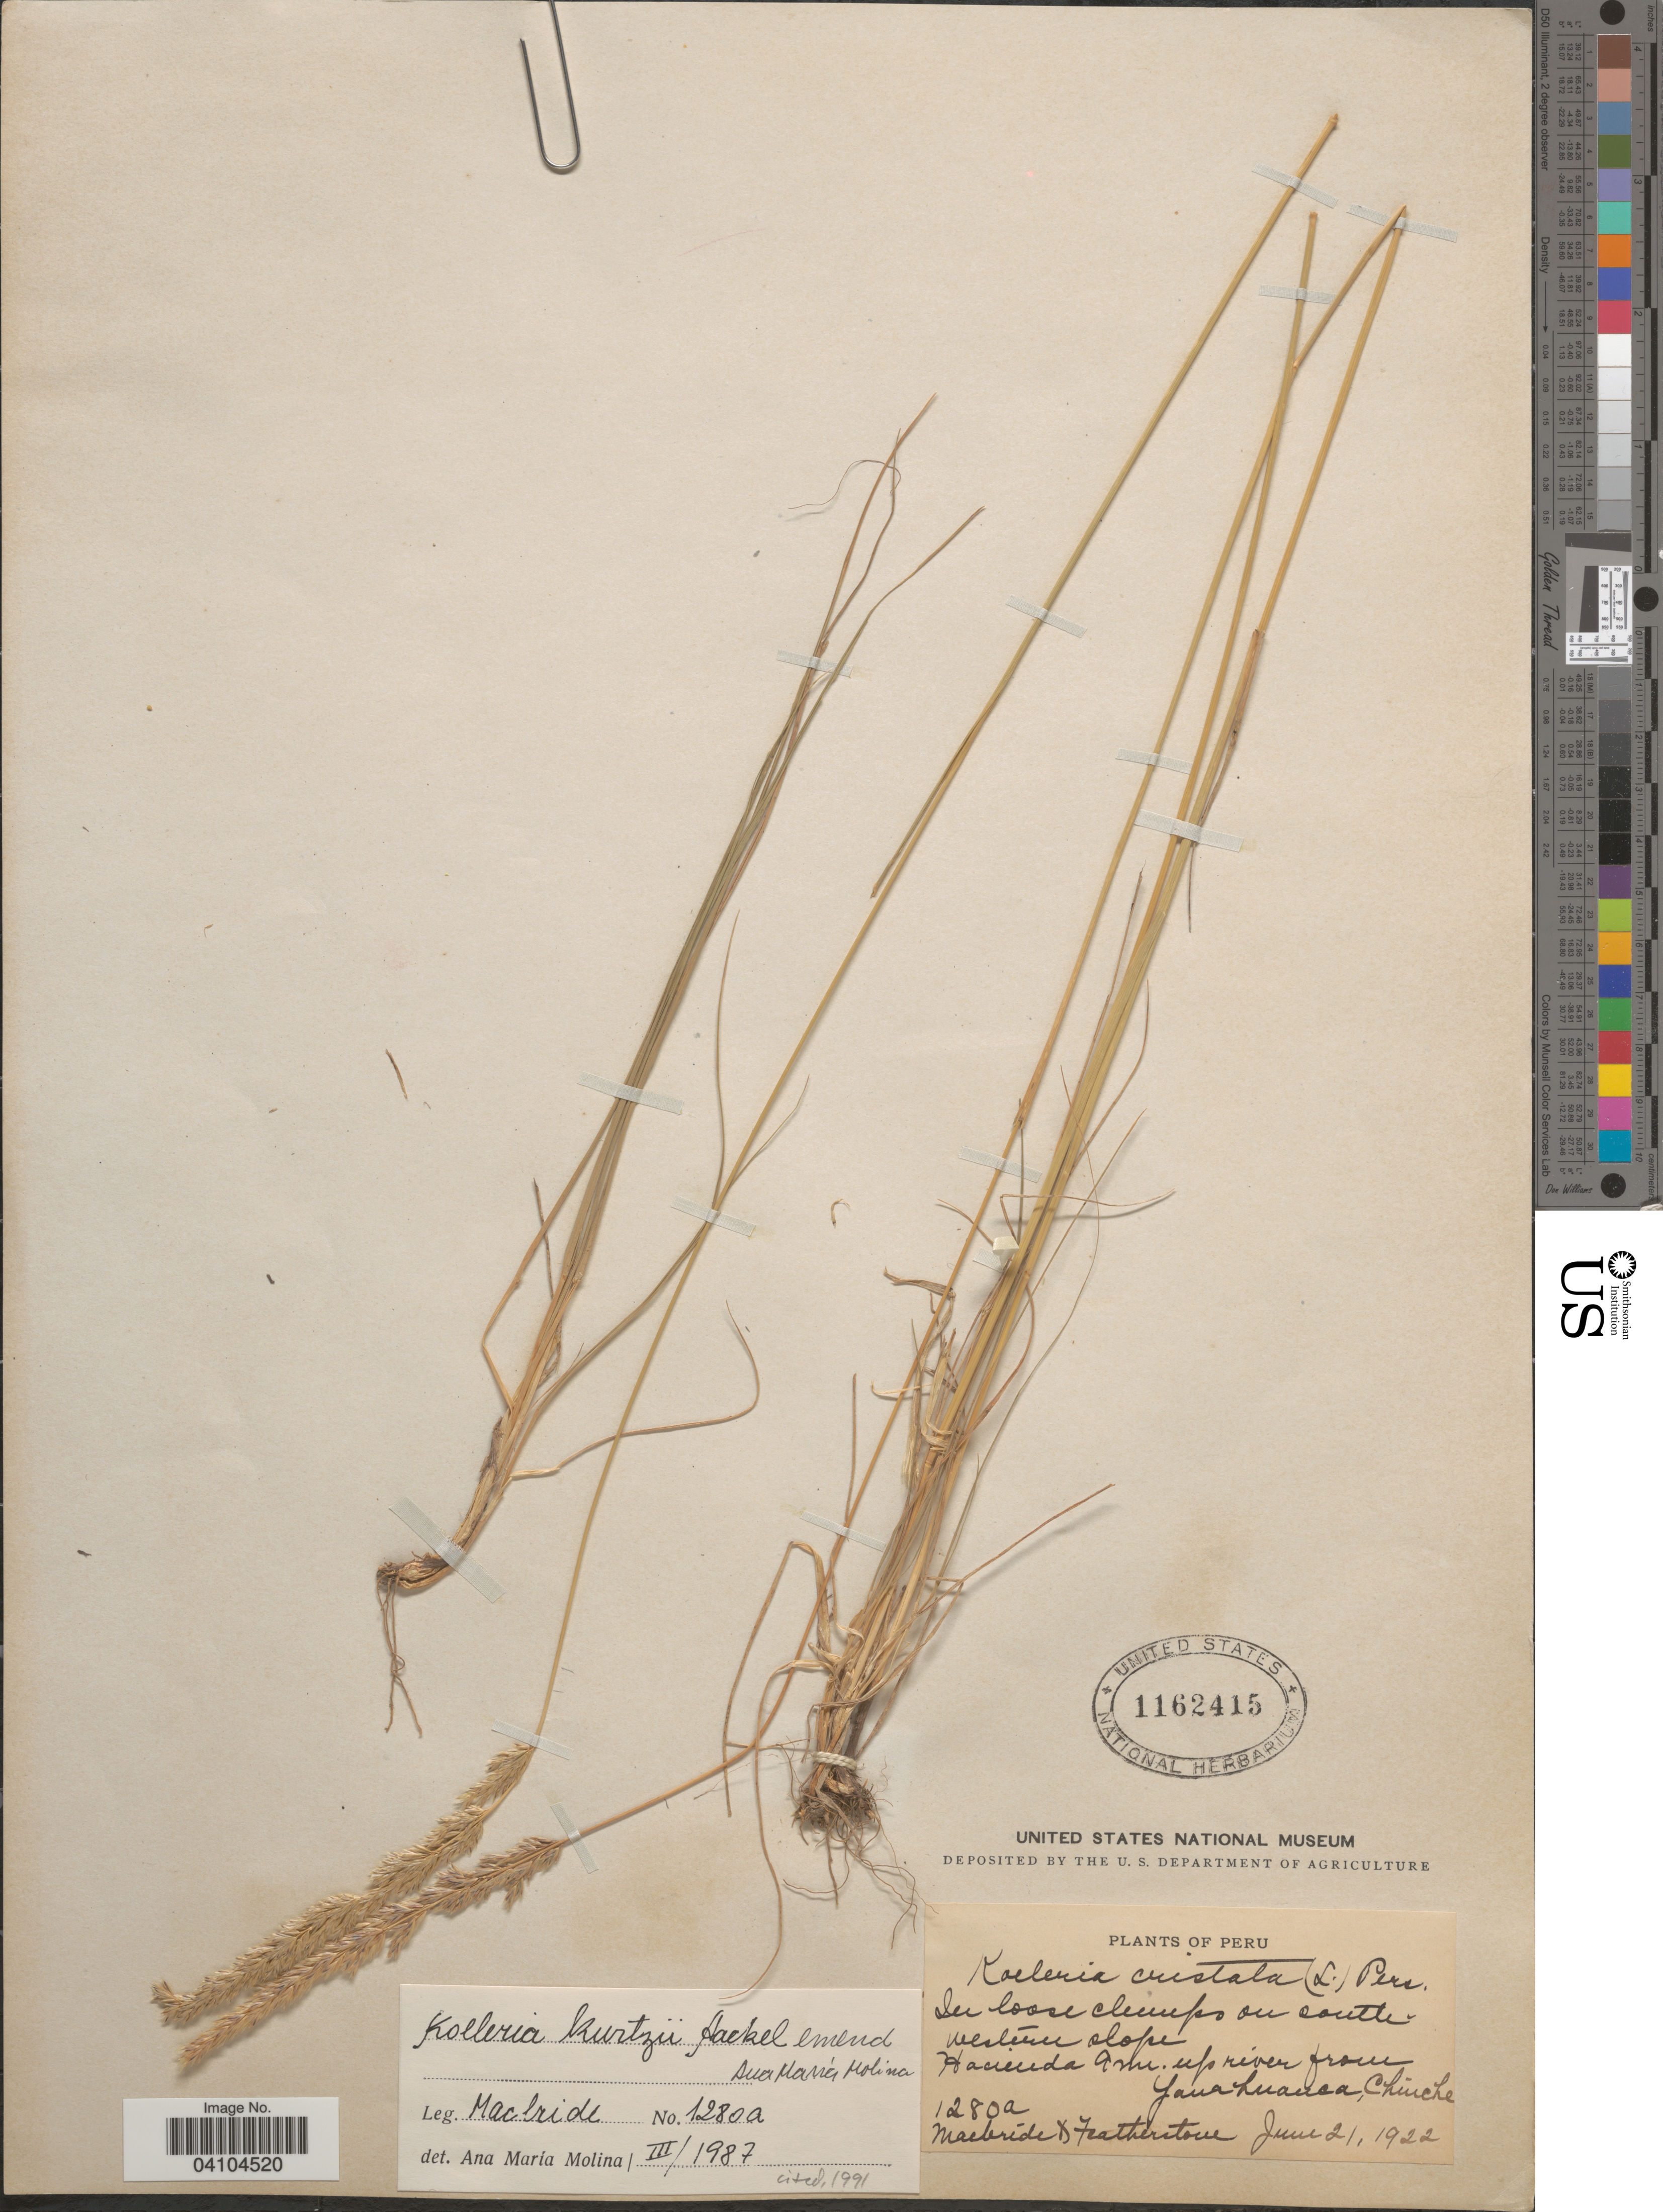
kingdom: Plantae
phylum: Tracheophyta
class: Liliopsida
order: Poales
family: Poaceae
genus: Koeleria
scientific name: Koeleria kurtzii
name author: Hack. ex Kurtz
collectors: Macbride, -- & -. Featherstone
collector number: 1280a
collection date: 1922-06-21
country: Peru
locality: In loose clumps on southwestern slope. Hacienda 9 mi. up river from Yanahaunca, Chinche.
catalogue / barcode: US 1162415